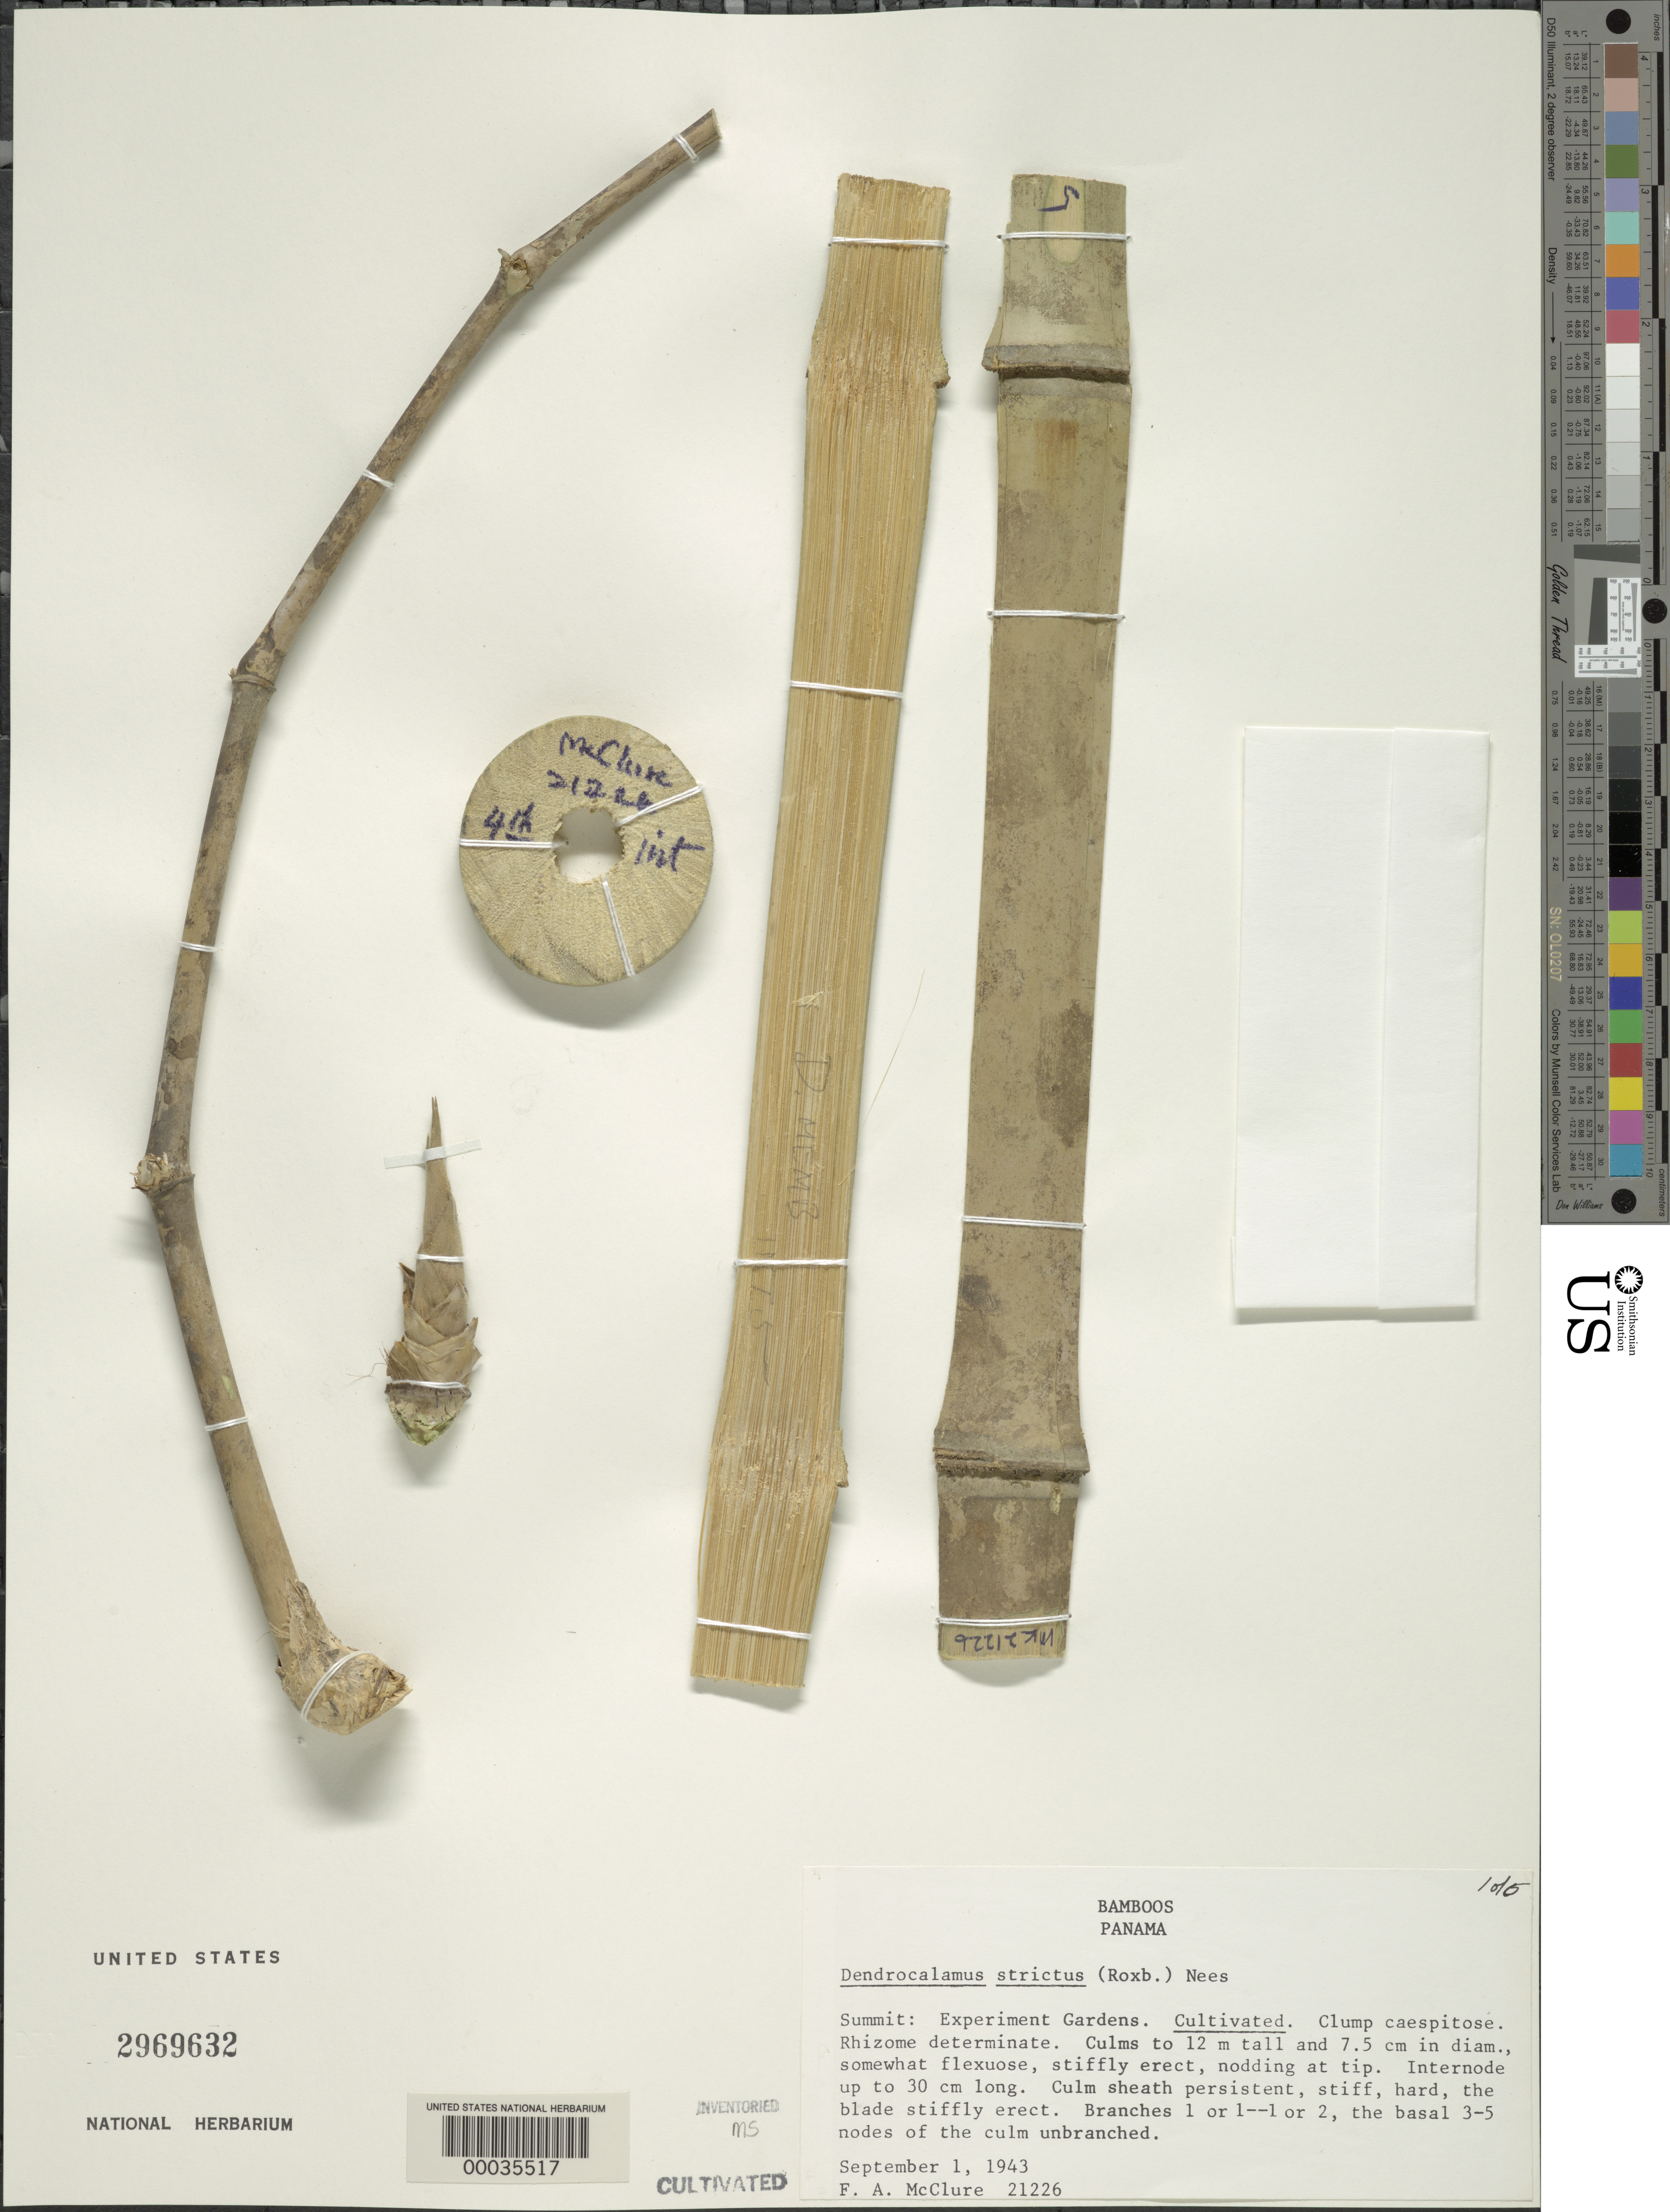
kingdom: Plantae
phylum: Tracheophyta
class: Liliopsida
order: Poales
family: Poaceae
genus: Dendrocalamus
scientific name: Dendrocalamus strictus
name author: (Roxb.) Nees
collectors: F. A. McClure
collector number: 21226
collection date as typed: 01 Sep 1943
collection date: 1943-09-01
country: Panama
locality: Esperimental Garden summit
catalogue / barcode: US 2969632